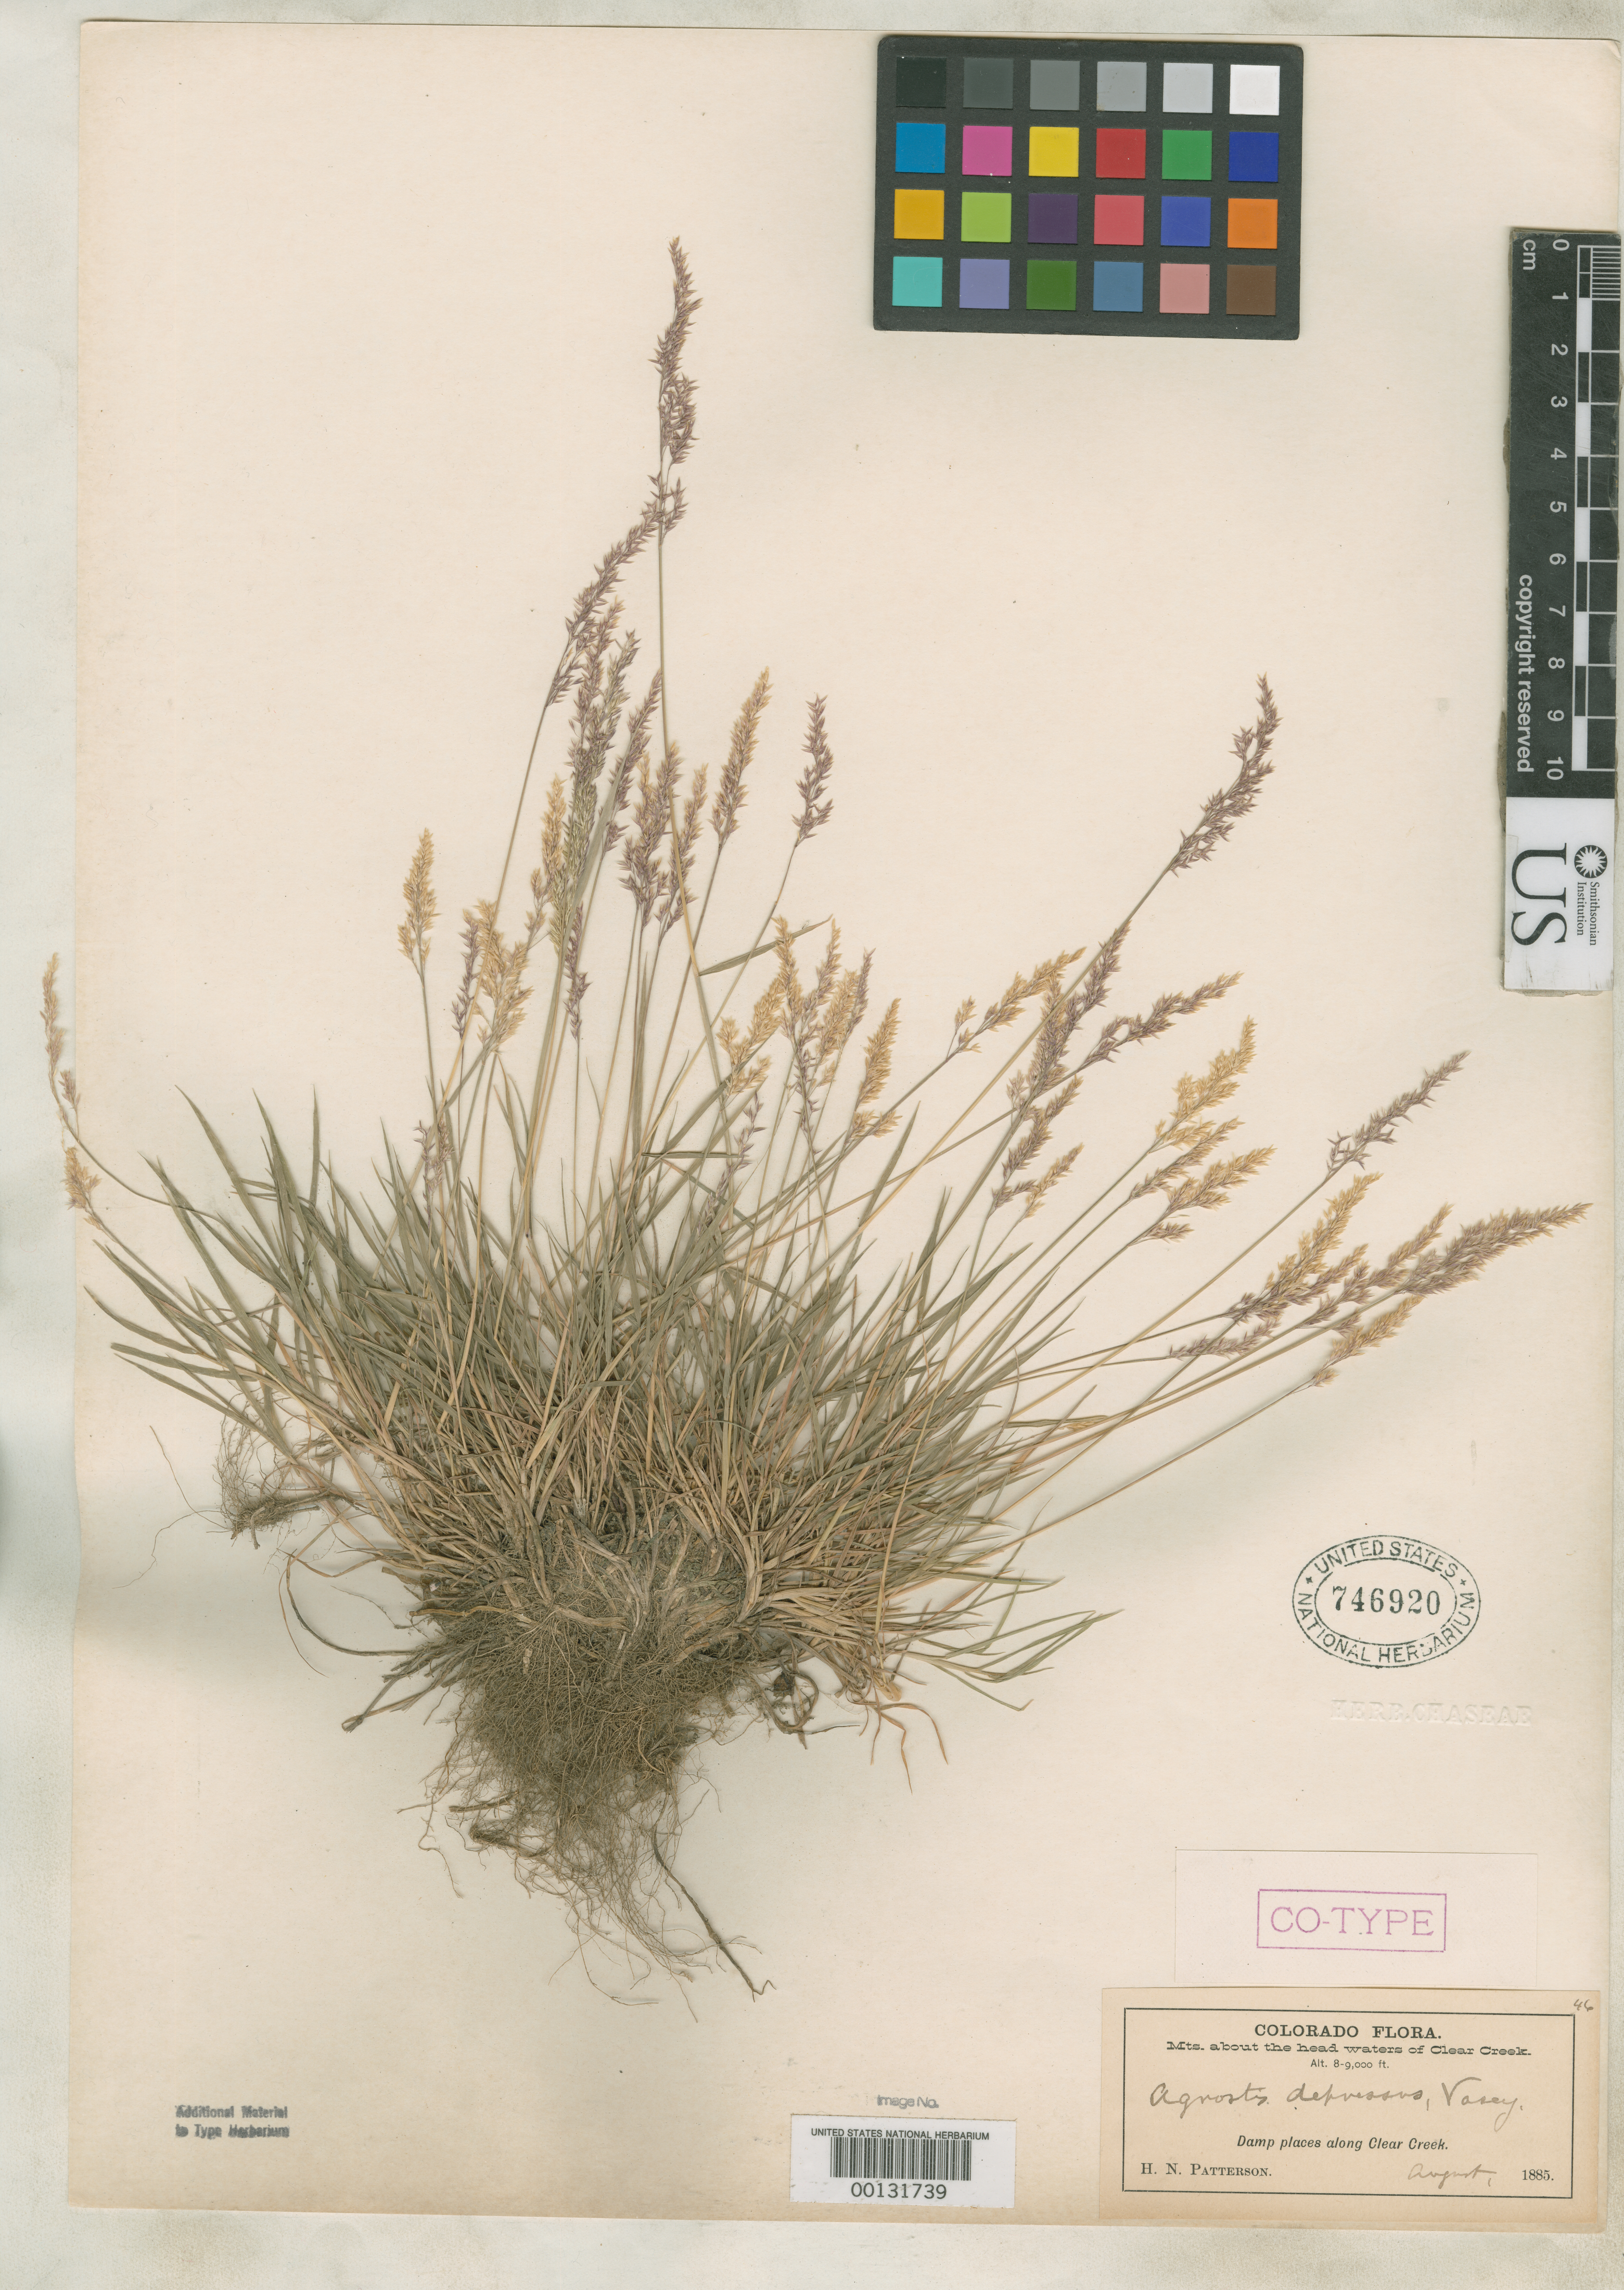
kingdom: Plantae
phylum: Tracheophyta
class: Liliopsida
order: Poales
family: Poaceae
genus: Agrostis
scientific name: Agrostis depressa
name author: Vasey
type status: Isotype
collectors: H. N. Patterson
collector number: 46 (Grass I.D. No.)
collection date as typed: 1885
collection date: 1885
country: United States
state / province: Colorado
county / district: Clear Creek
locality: Clear Creek Canyon, near Georgetown; alt. 8500 ft.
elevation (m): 2591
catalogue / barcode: US 746920